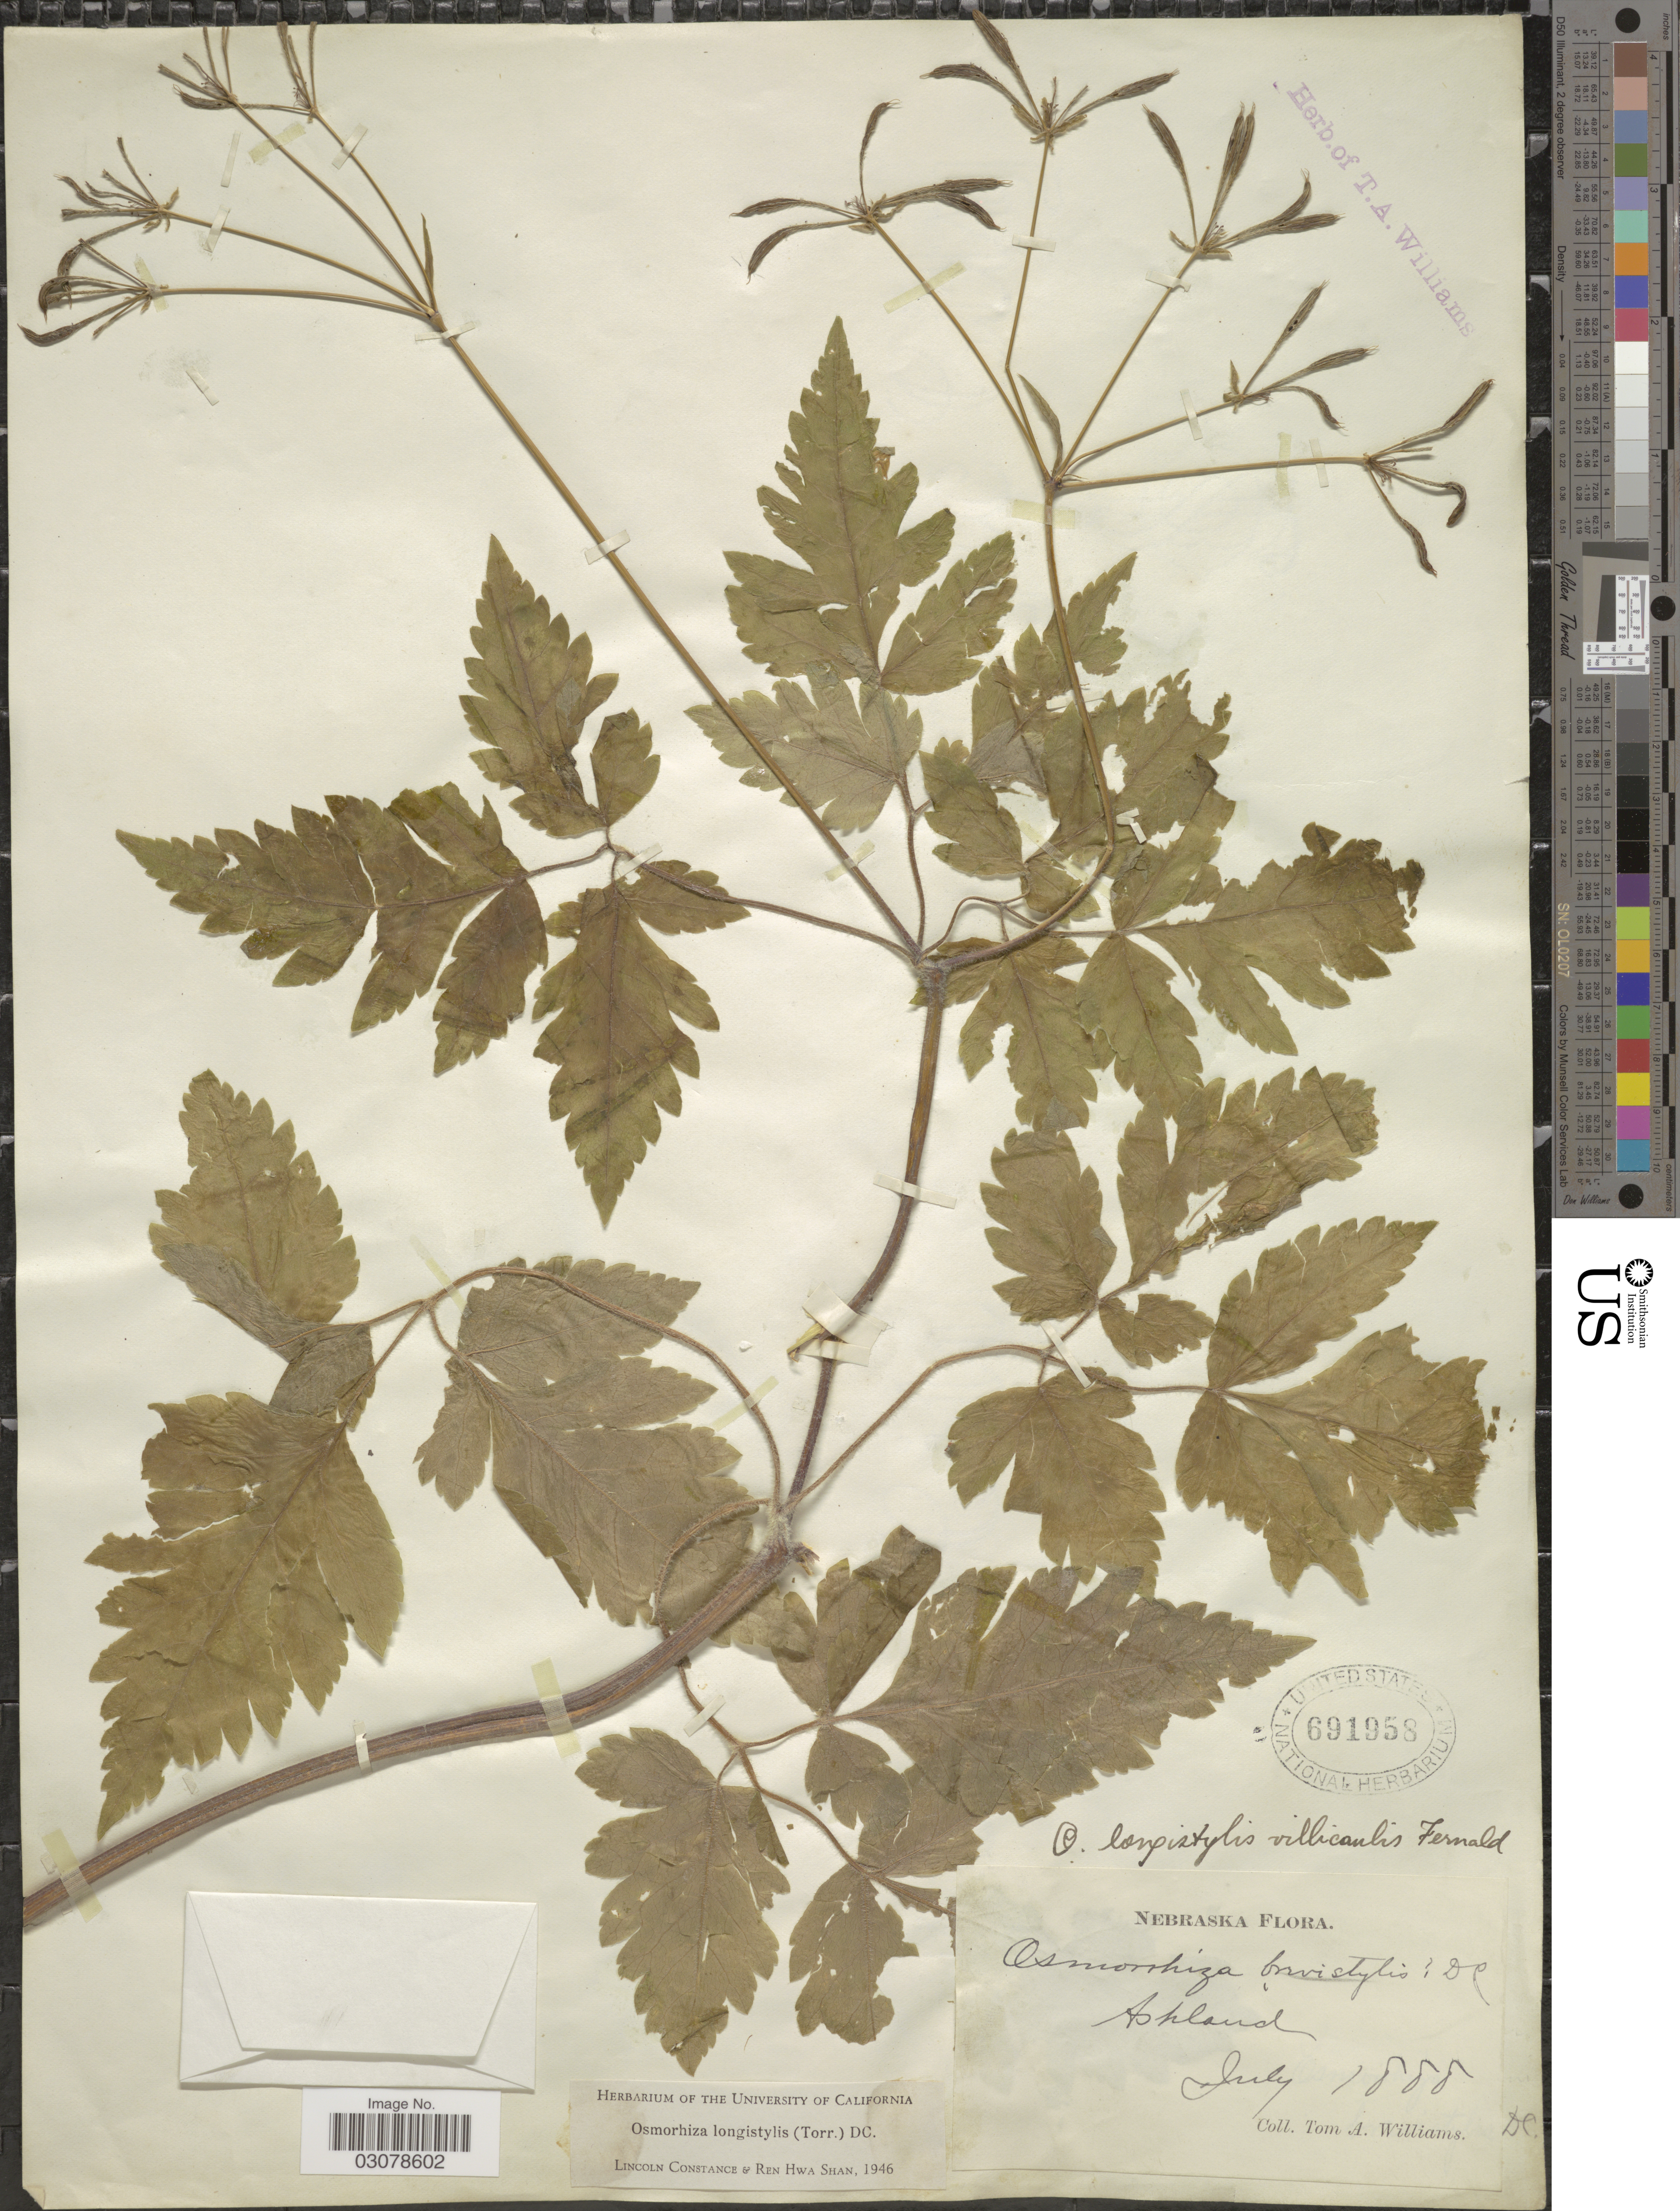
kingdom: Plantae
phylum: Tracheophyta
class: Magnoliopsida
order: Apiales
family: Apiaceae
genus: Osmorhiza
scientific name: Osmorhiza longistylis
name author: (Torr.) DC.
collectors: T. Williams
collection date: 1888-07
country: United States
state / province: Nebraska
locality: Ashland.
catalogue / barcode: US 691958